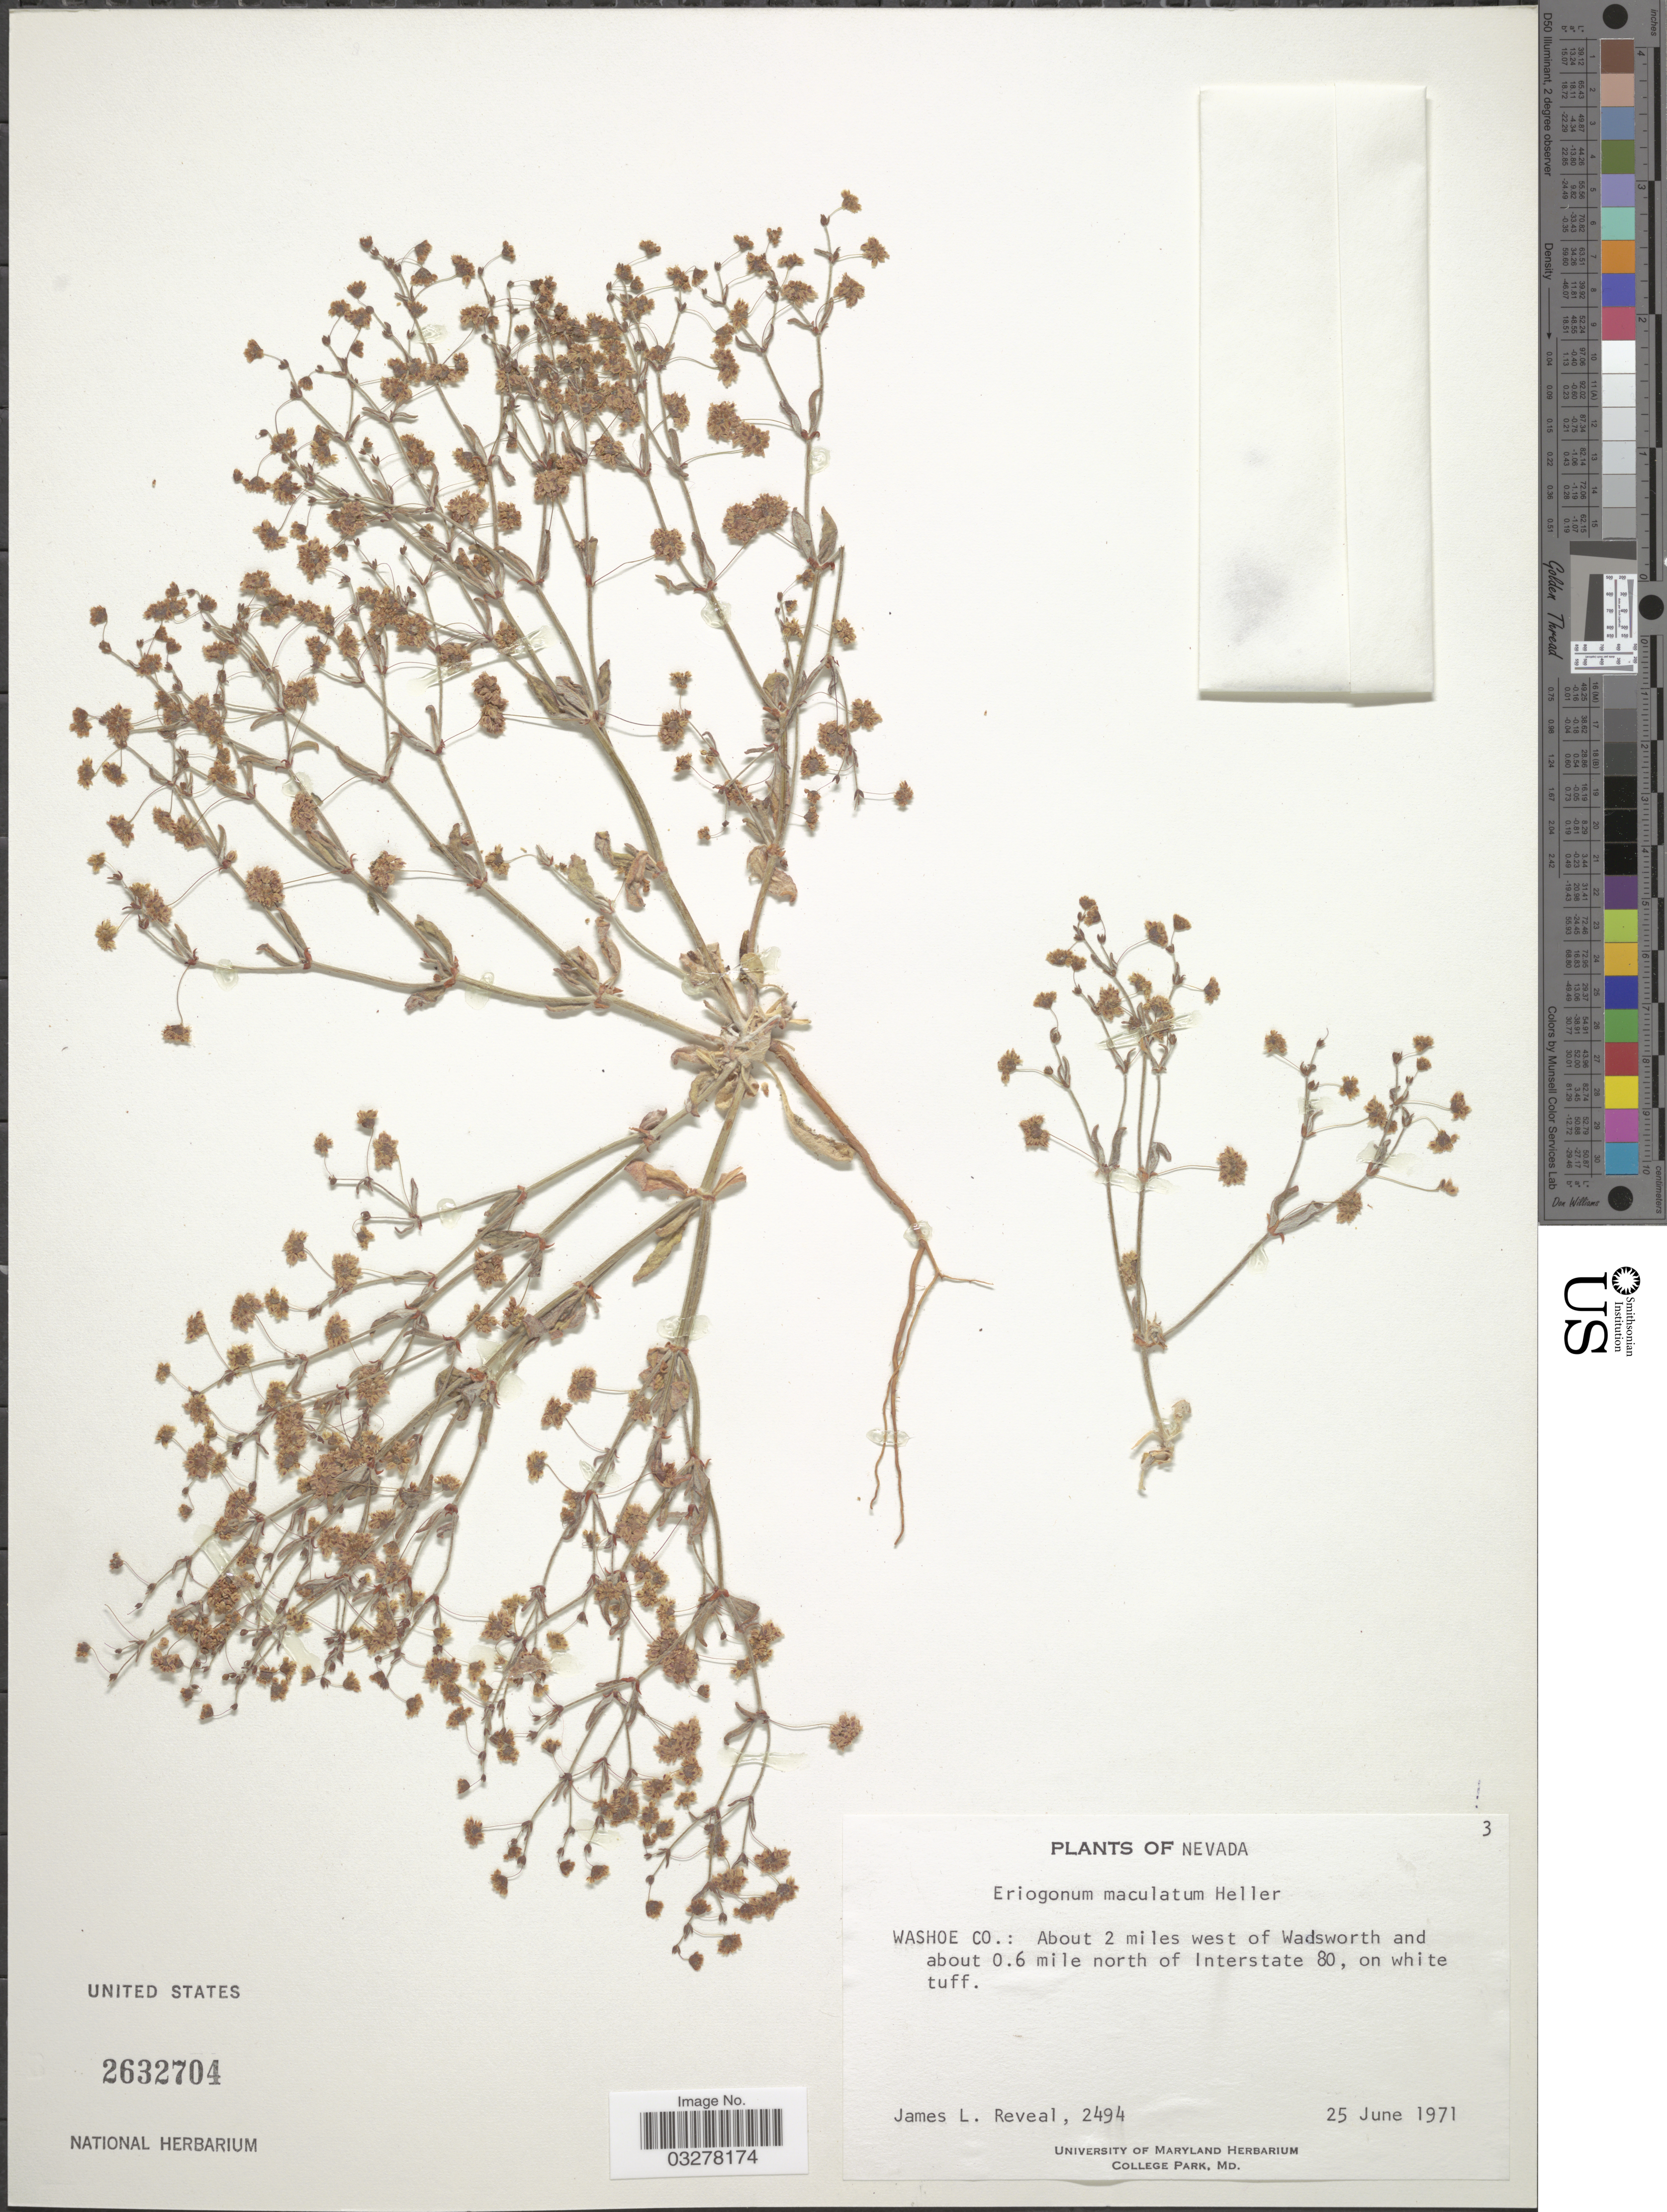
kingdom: Plantae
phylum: Tracheophyta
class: Magnoliopsida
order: Caryophyllales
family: Polygonaceae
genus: Eriogonum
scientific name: Eriogonum maculatum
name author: A. Heller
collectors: J. L. Reveal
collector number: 2494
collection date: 1971-06-25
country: United States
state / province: Nevada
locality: Washoe Co.: About 2 miles west of Wadsworth and about 0.6 mile north of Interstate 80.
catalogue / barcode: US 2632704